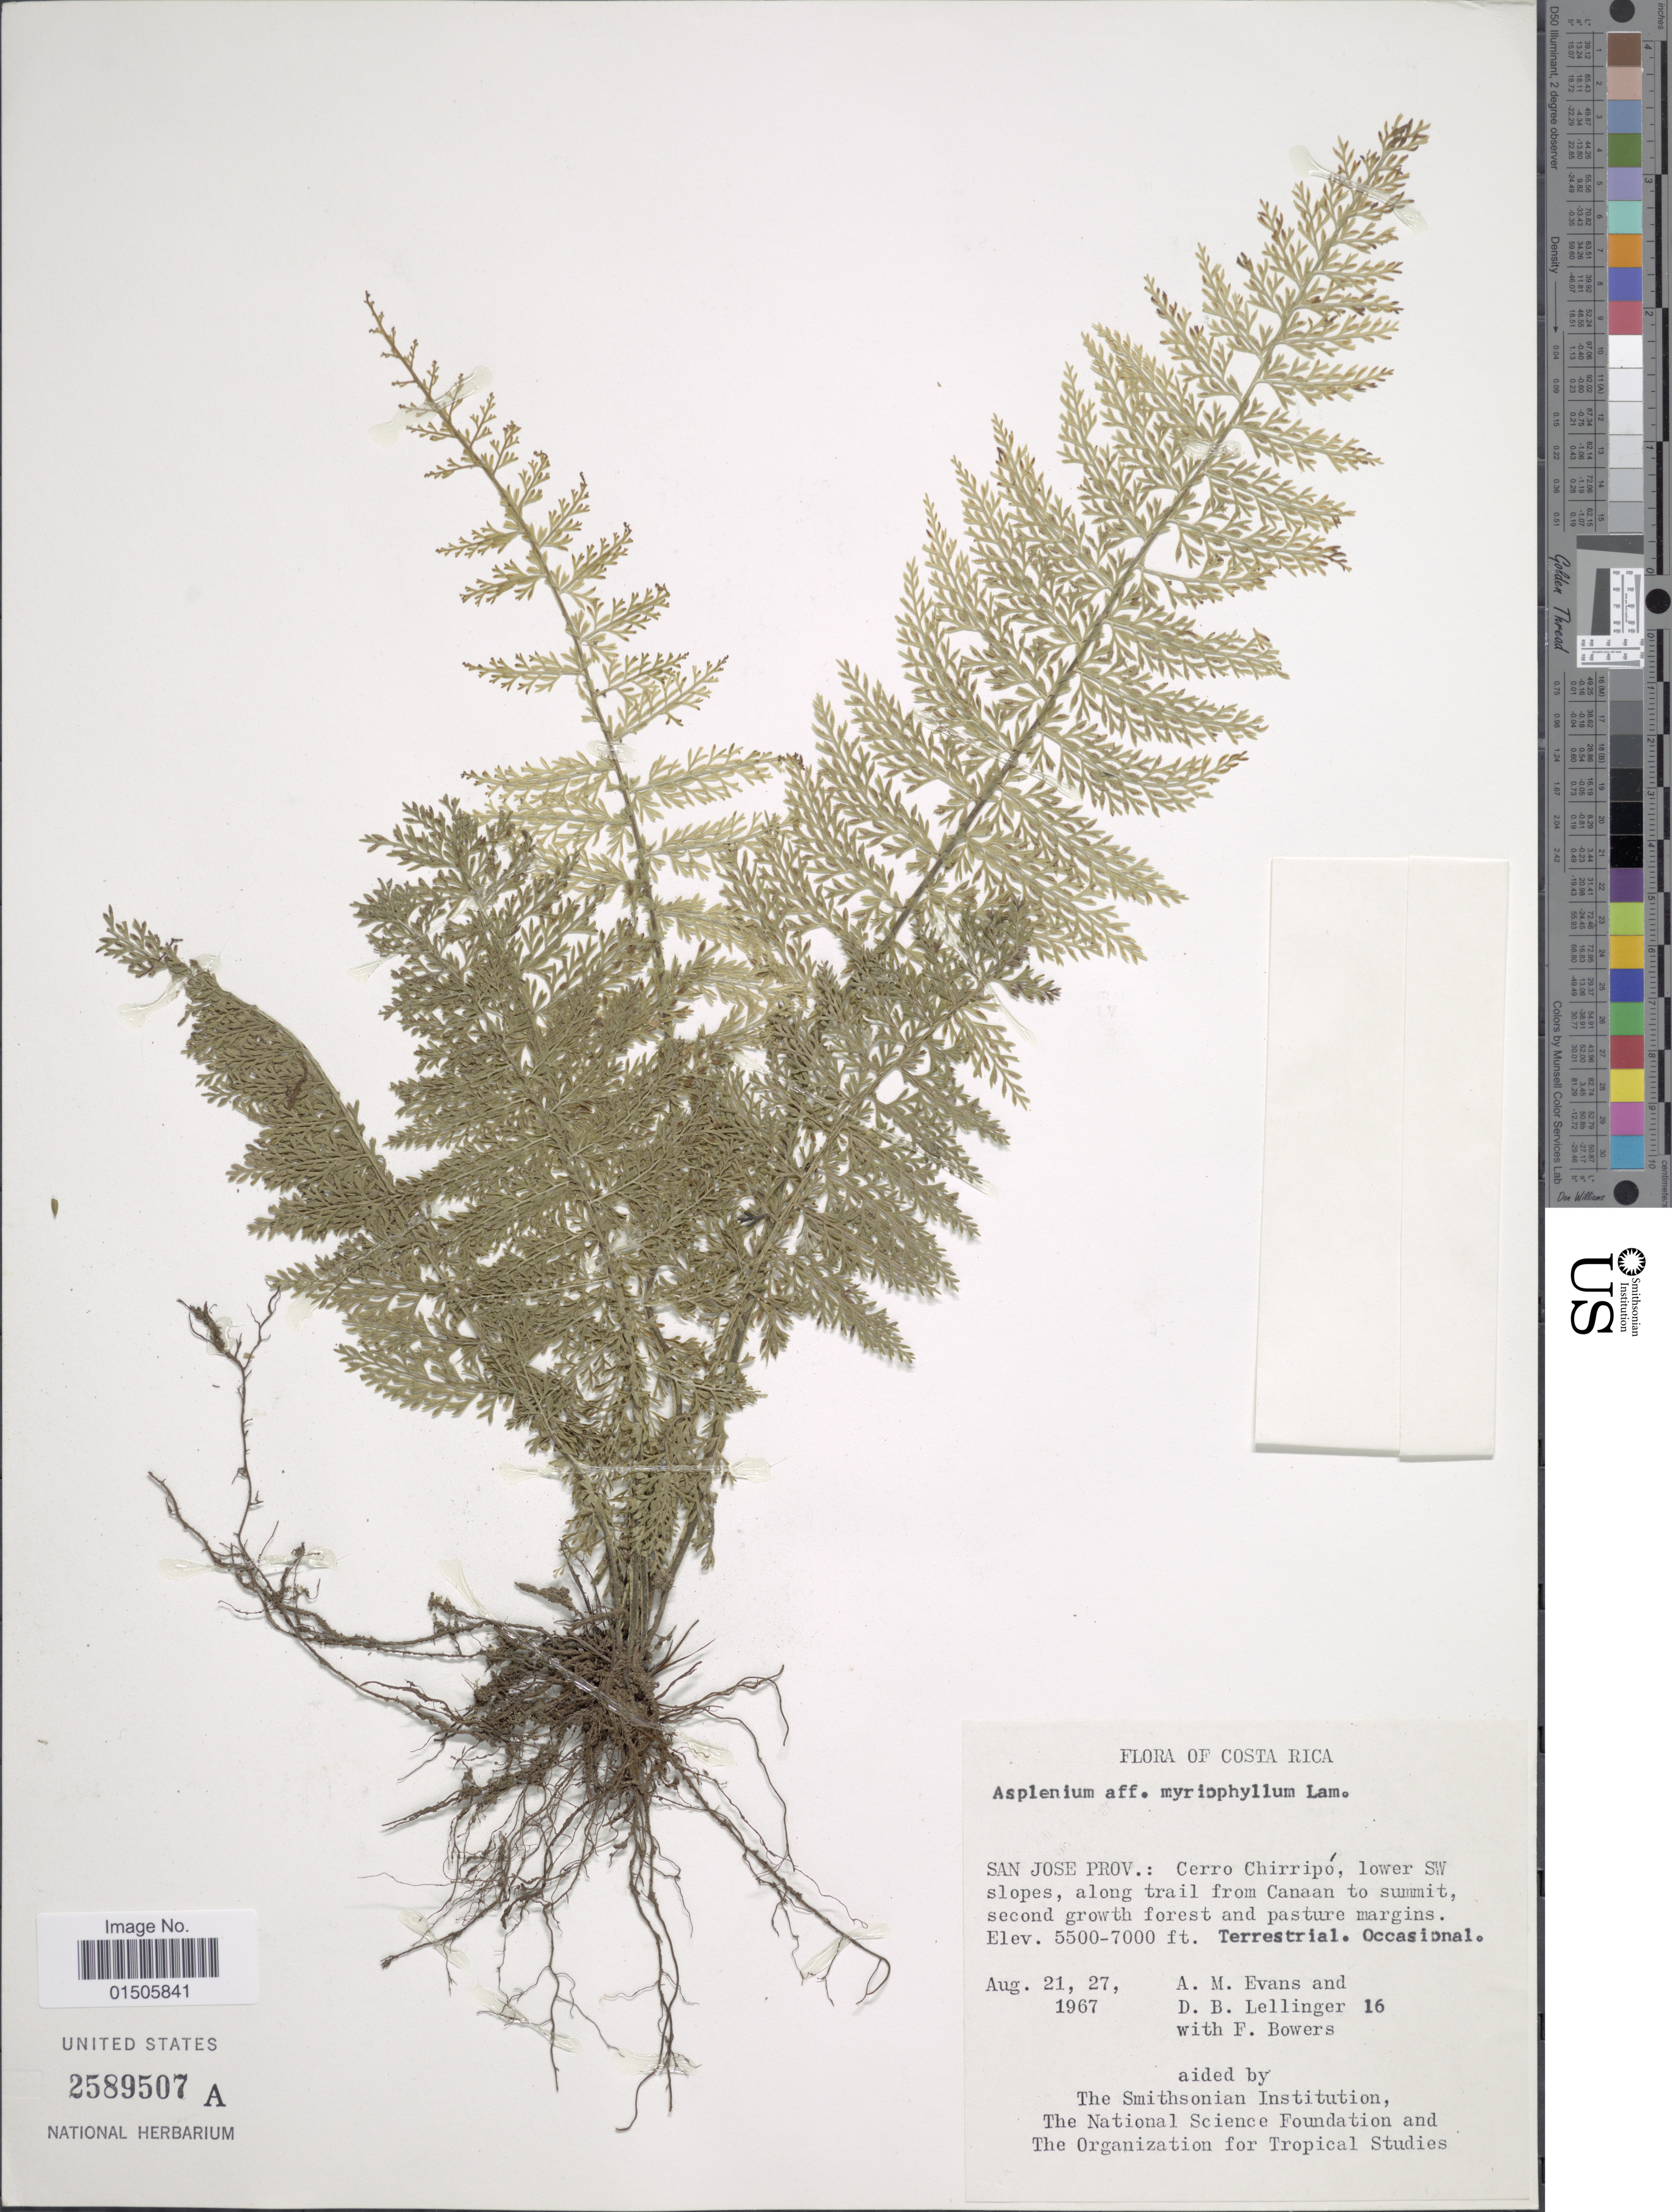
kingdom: Plantae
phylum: Tracheophyta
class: Polypodiopsida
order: Polypodiales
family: Aspleniaceae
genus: Asplenium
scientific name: Asplenium cristatum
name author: Lam.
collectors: A. M. Evans, D. B. Lellinger & F. Bowers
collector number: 16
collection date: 1967-08-21/1967-08-27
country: Costa Rica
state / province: San José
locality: Cerro Chirripo, lowers SW slopes, along trail from Canaan to summit, second growth forest and pasture margins, Terrestrial Occasional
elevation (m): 1676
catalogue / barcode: US 2589507A